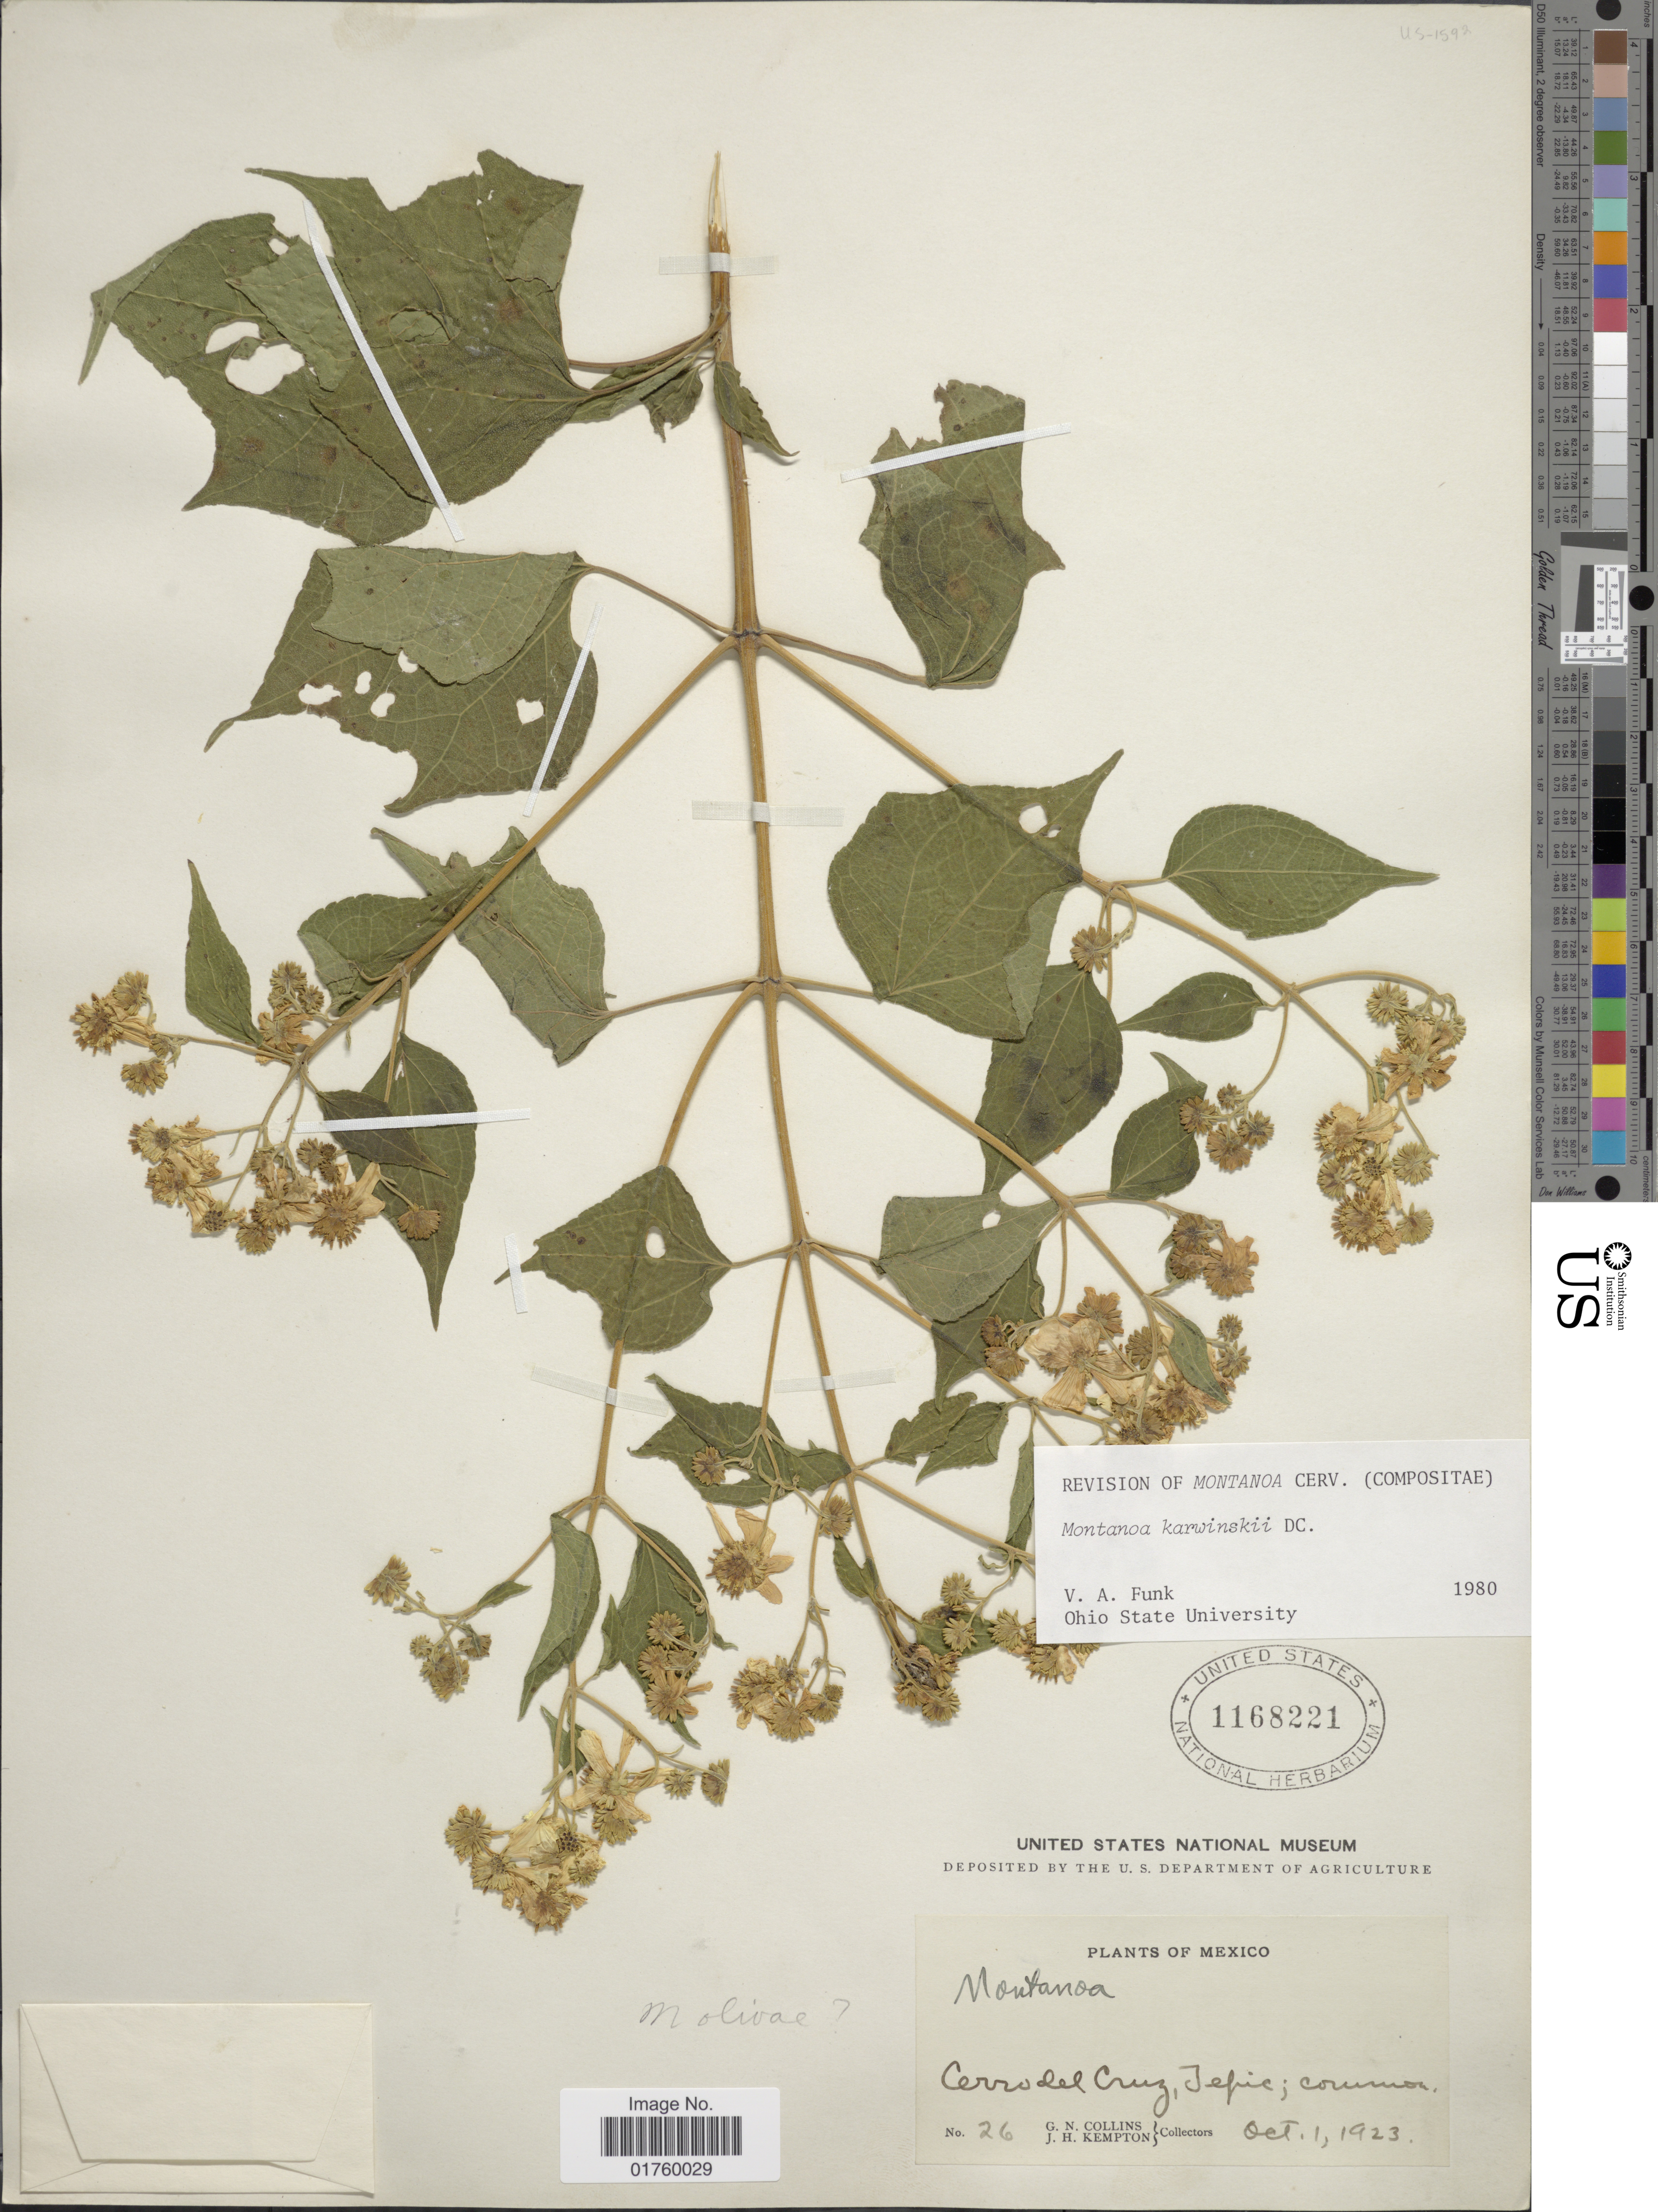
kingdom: Plantae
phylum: Tracheophyta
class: Magnoliopsida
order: Asterales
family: Asteraceae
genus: Montanoa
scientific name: Montanoa karwinskii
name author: DC.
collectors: G. Collins & J. H. Kempton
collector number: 26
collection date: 1923-10-01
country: Mexico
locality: Cerro del Cruz, Tepic.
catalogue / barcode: US 1168221